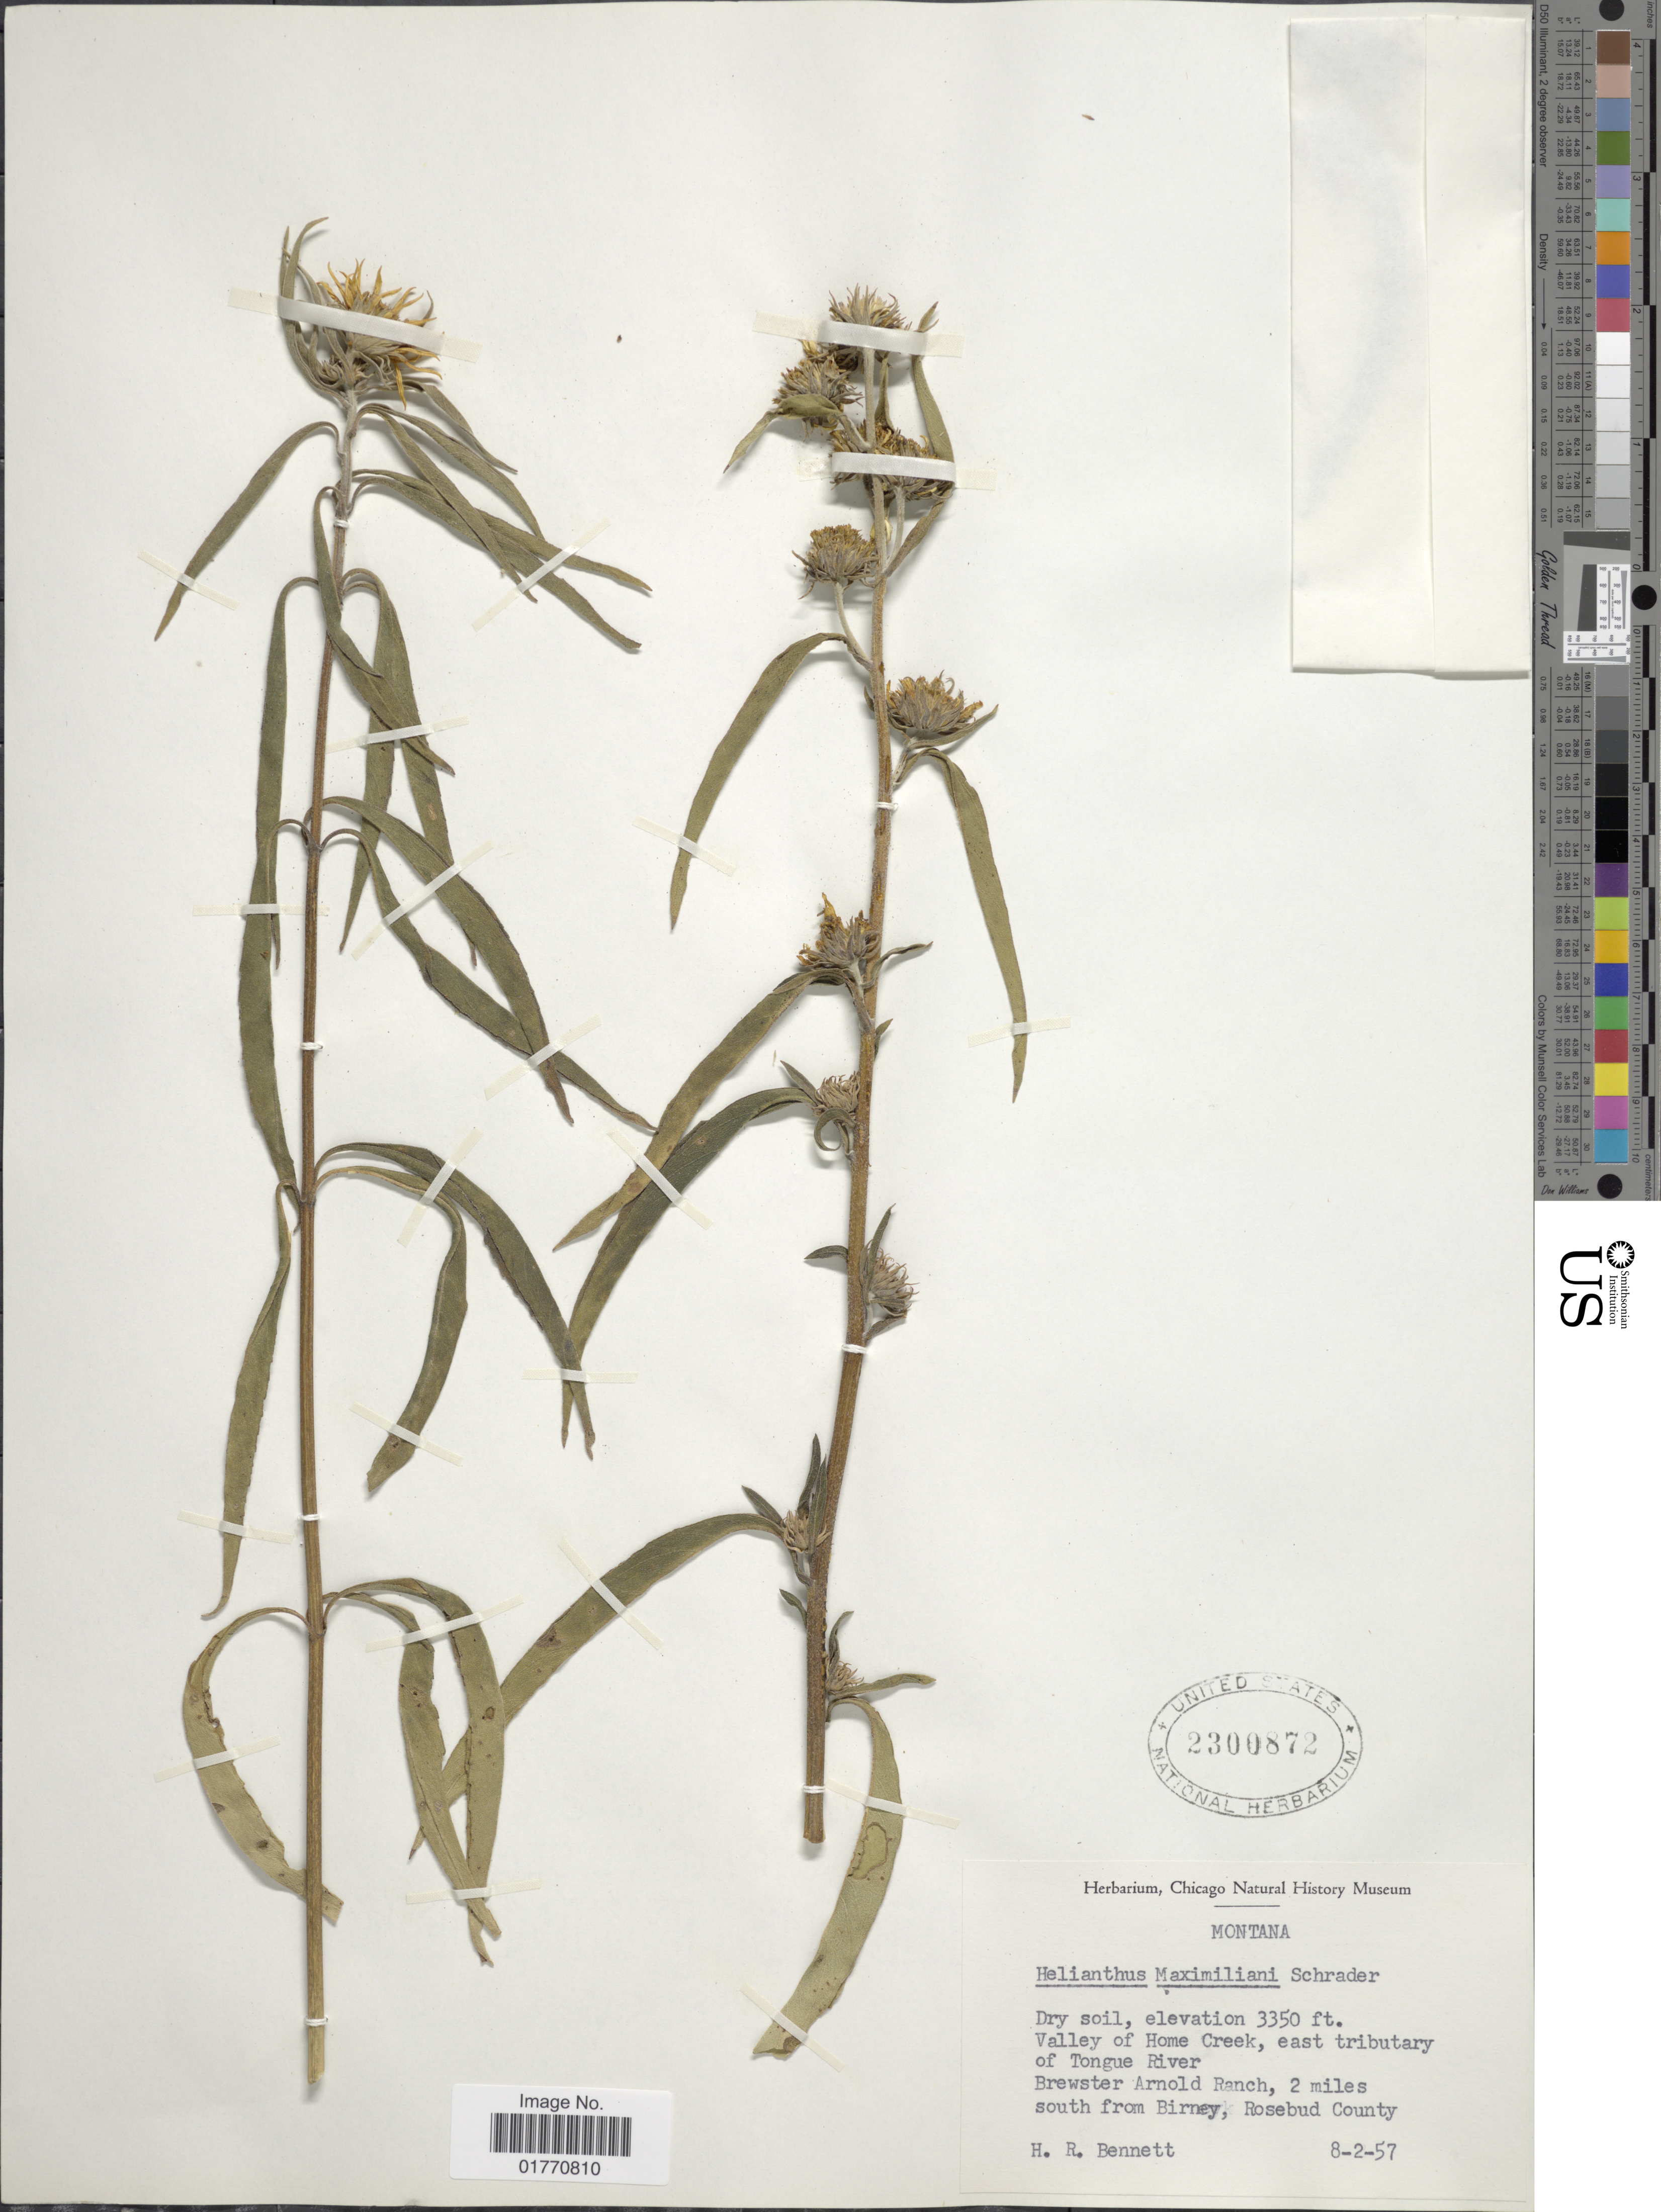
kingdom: Plantae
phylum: Tracheophyta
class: Magnoliopsida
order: Asterales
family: Asteraceae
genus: Helianthus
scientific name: Helianthus maximiliani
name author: Schrad.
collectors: H. R. Bennett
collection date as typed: Transcribed d/m/y: 2/8/57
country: United States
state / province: Montana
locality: Valley of Home Creek, east tributary of Tongue River, Brewsrer Arnold Ranch, 2 miles south from Birney, Rosebud County.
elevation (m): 1021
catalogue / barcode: US 2300872